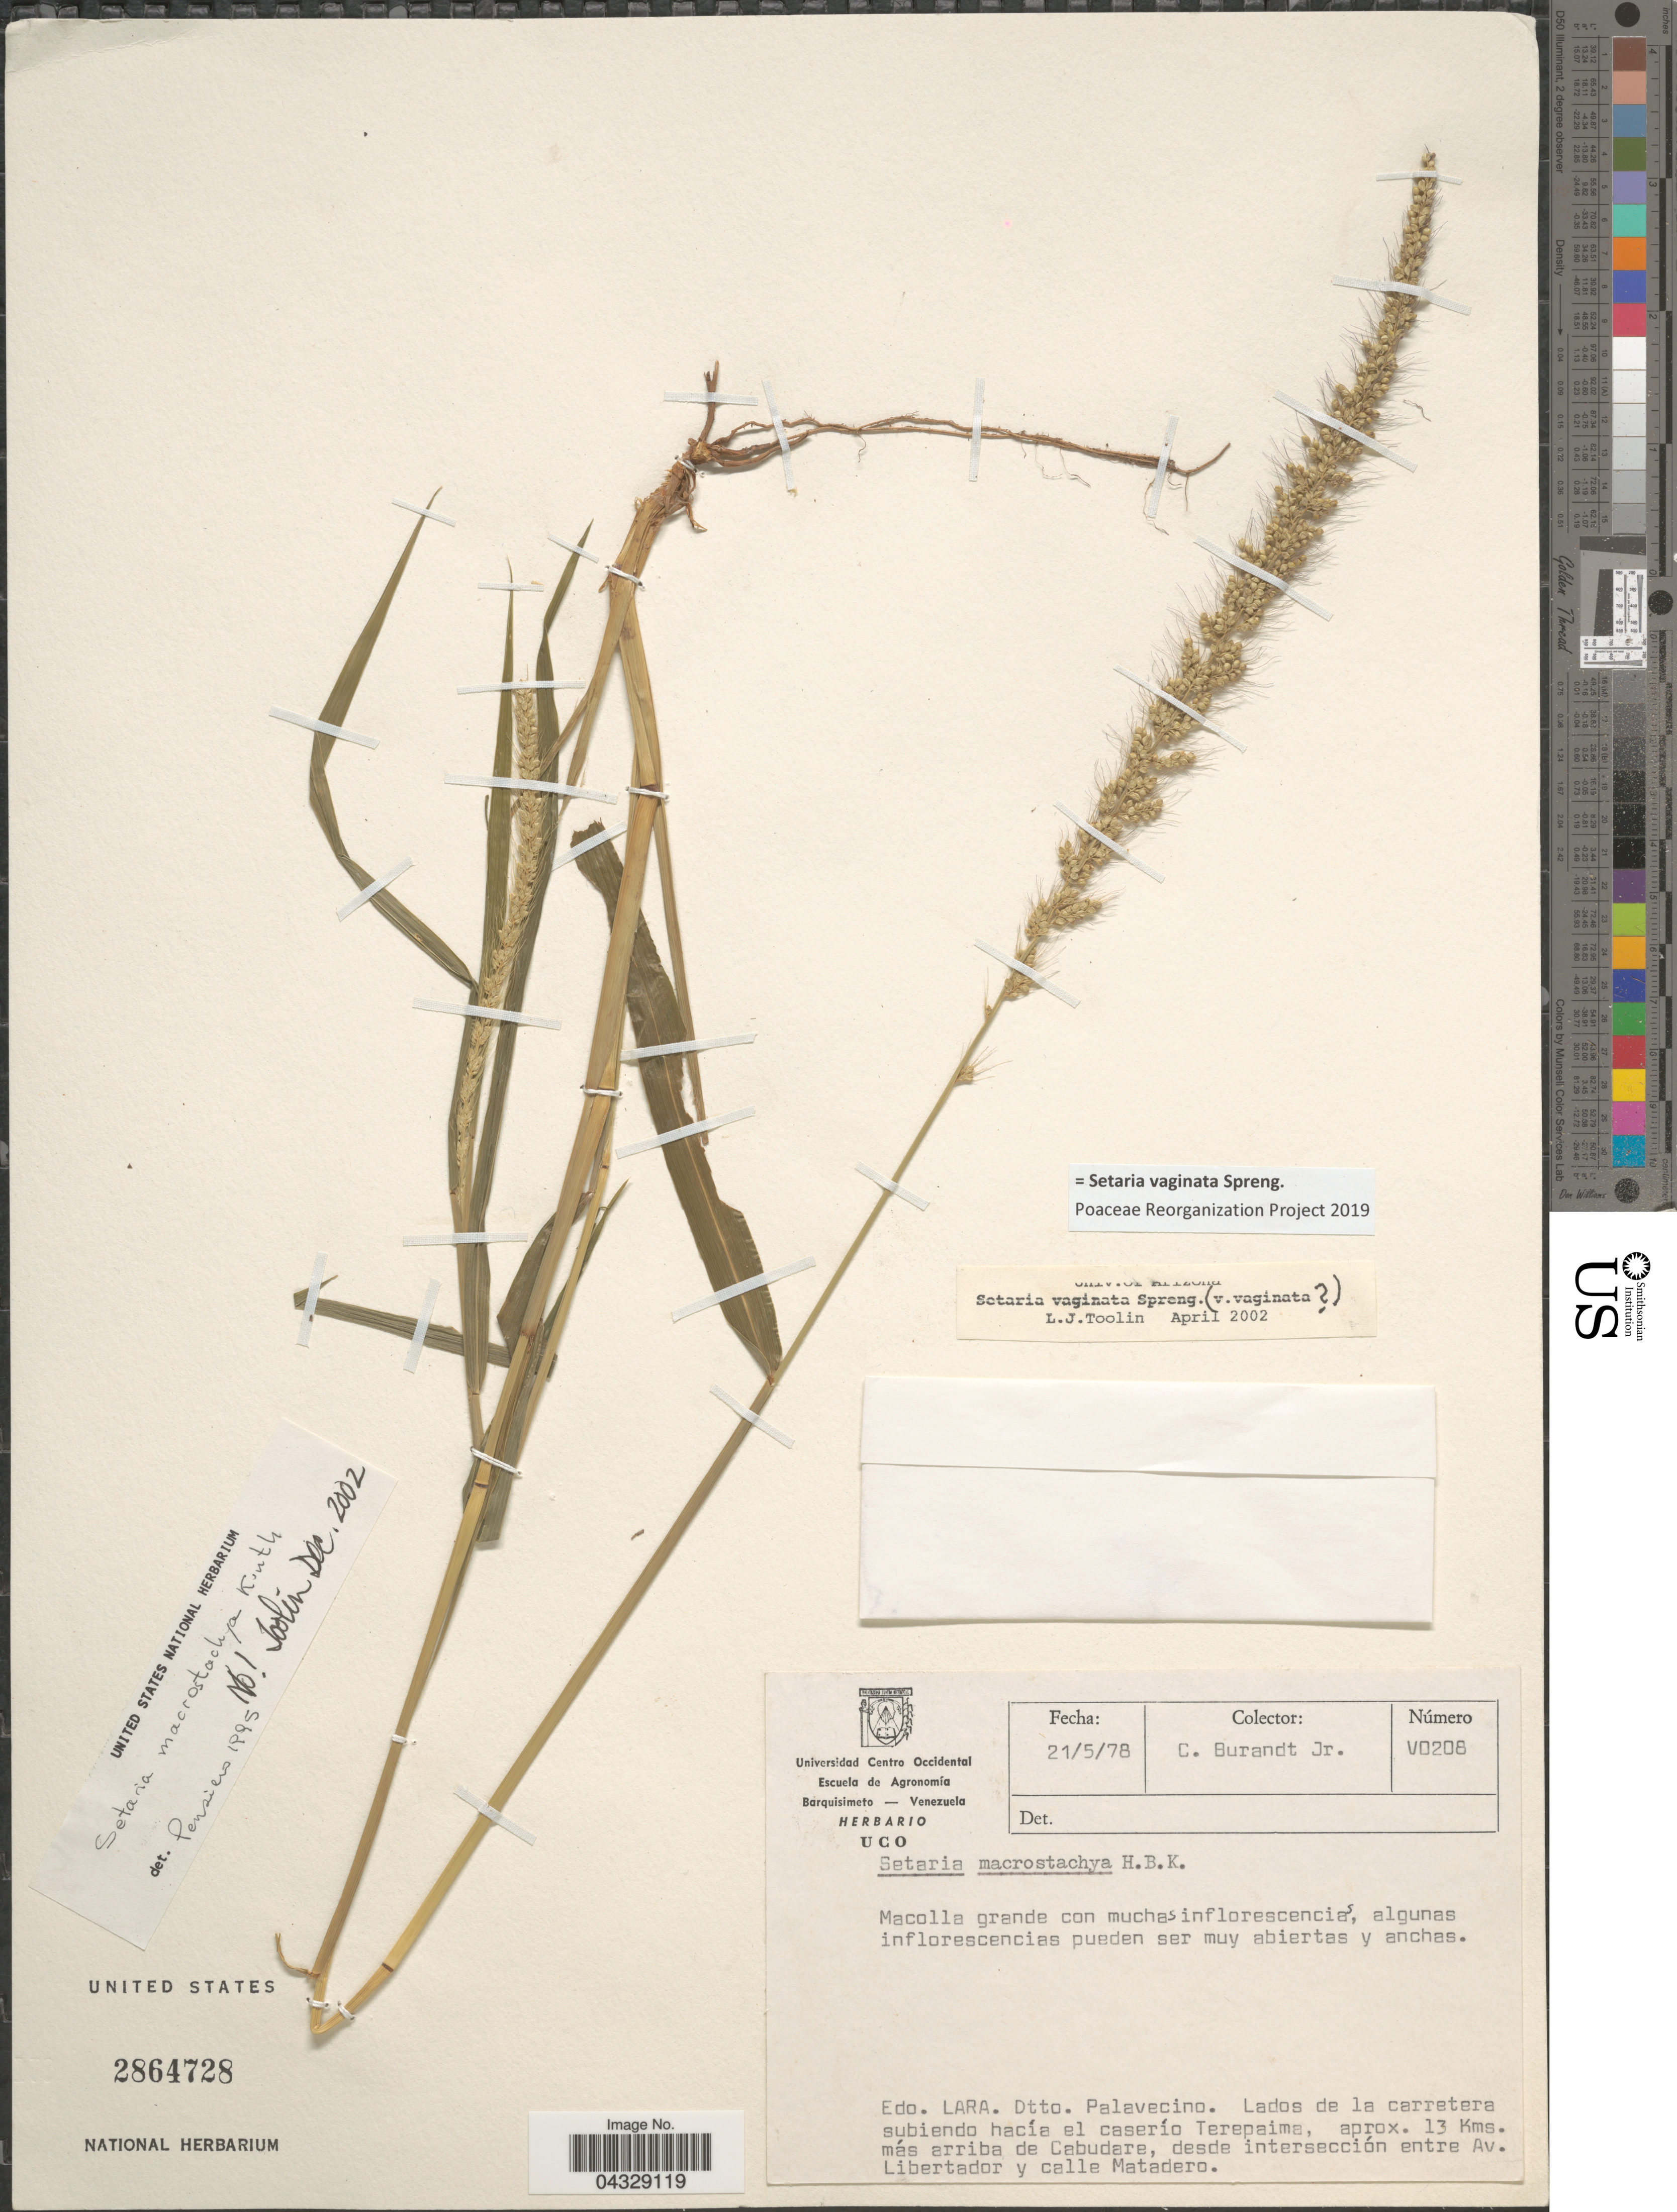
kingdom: Plantae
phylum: Tracheophyta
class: Liliopsida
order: Poales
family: Poaceae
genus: Setaria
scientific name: Setaria vaginata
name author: Spreng.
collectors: C. Burandt Jr.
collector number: V0208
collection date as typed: Transcribed d/m/y: 21/5/78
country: Venezuela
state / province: Lara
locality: Dtto. Palavecino. Lados de la carretera subiendo hacía al caserío Terepaima, aprox. 13 Kms. más arriba de Cabudare, desde intersección entre Av. Libertador y calle Matadero.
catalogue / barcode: US 2864728